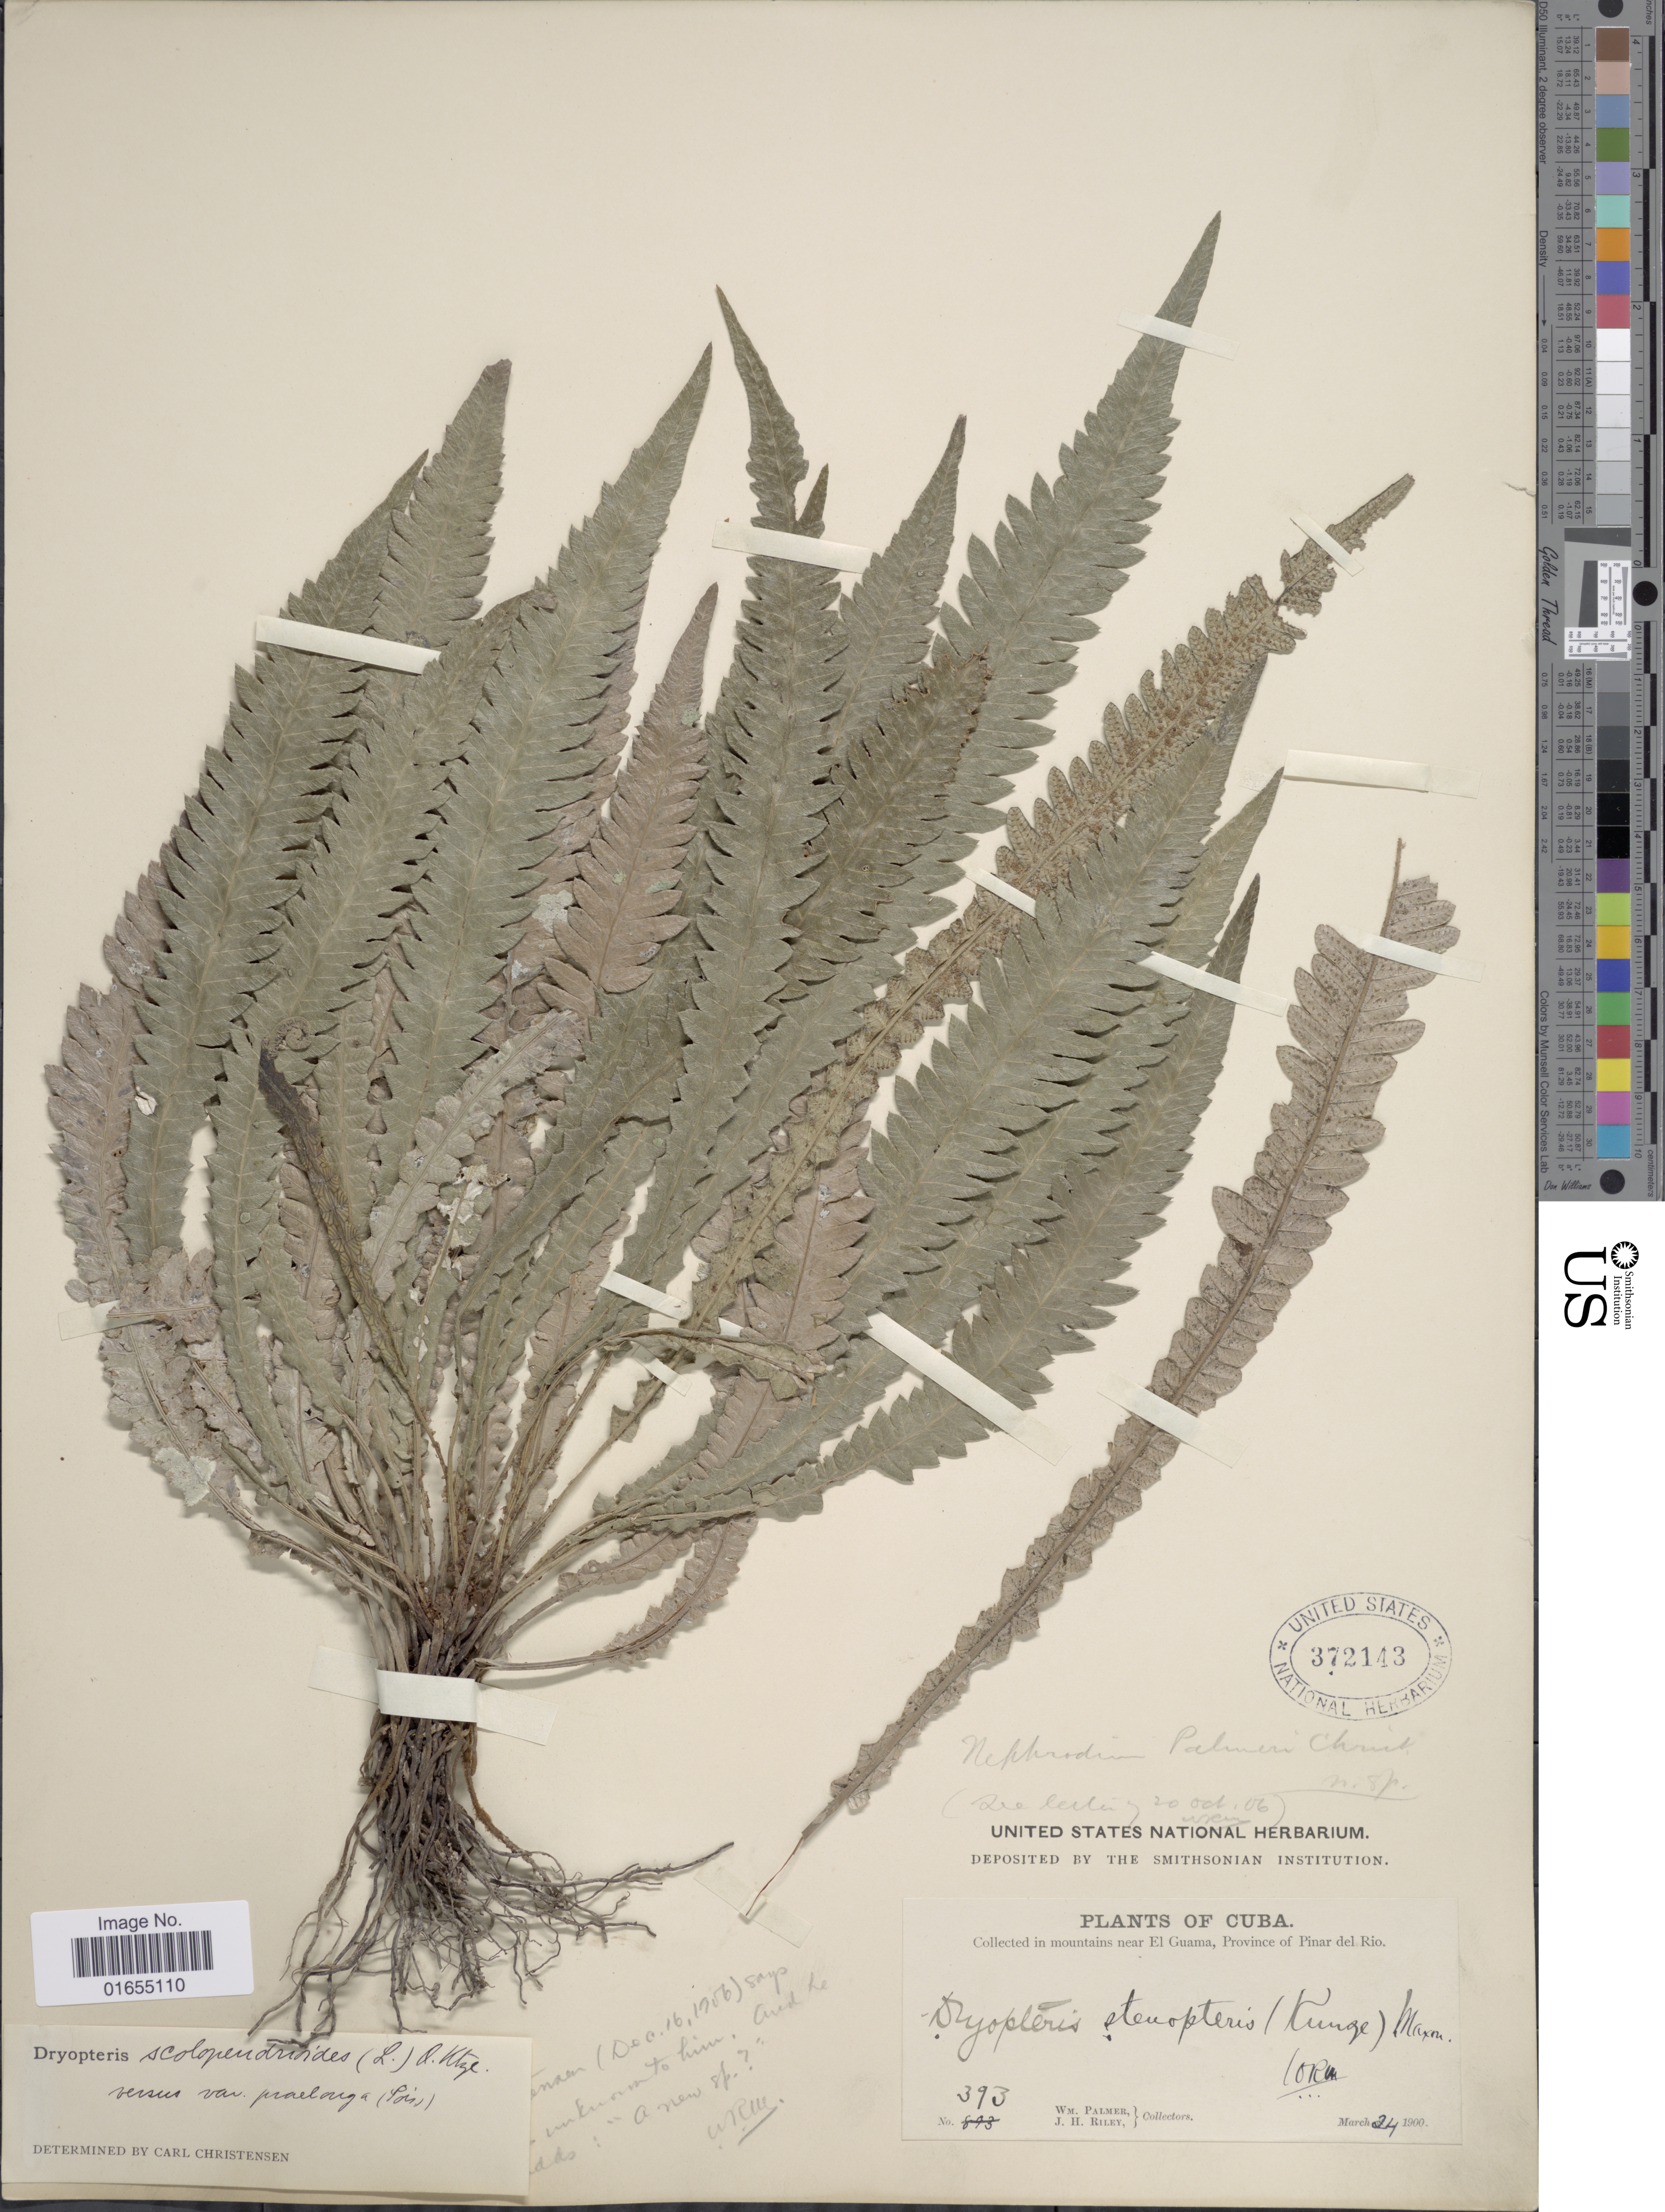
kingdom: Plantae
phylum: Tracheophyta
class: Polypodiopsida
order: Polypodiales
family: Thelypteridaceae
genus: Goniopteris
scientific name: Goniopteris scolopendrioides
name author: (L.) C. Presl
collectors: W. Palmer & J. H. Riley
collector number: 393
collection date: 1900-03-24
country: Cuba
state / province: Pinar del Río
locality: Mountains near El Guama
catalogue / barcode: US 372143